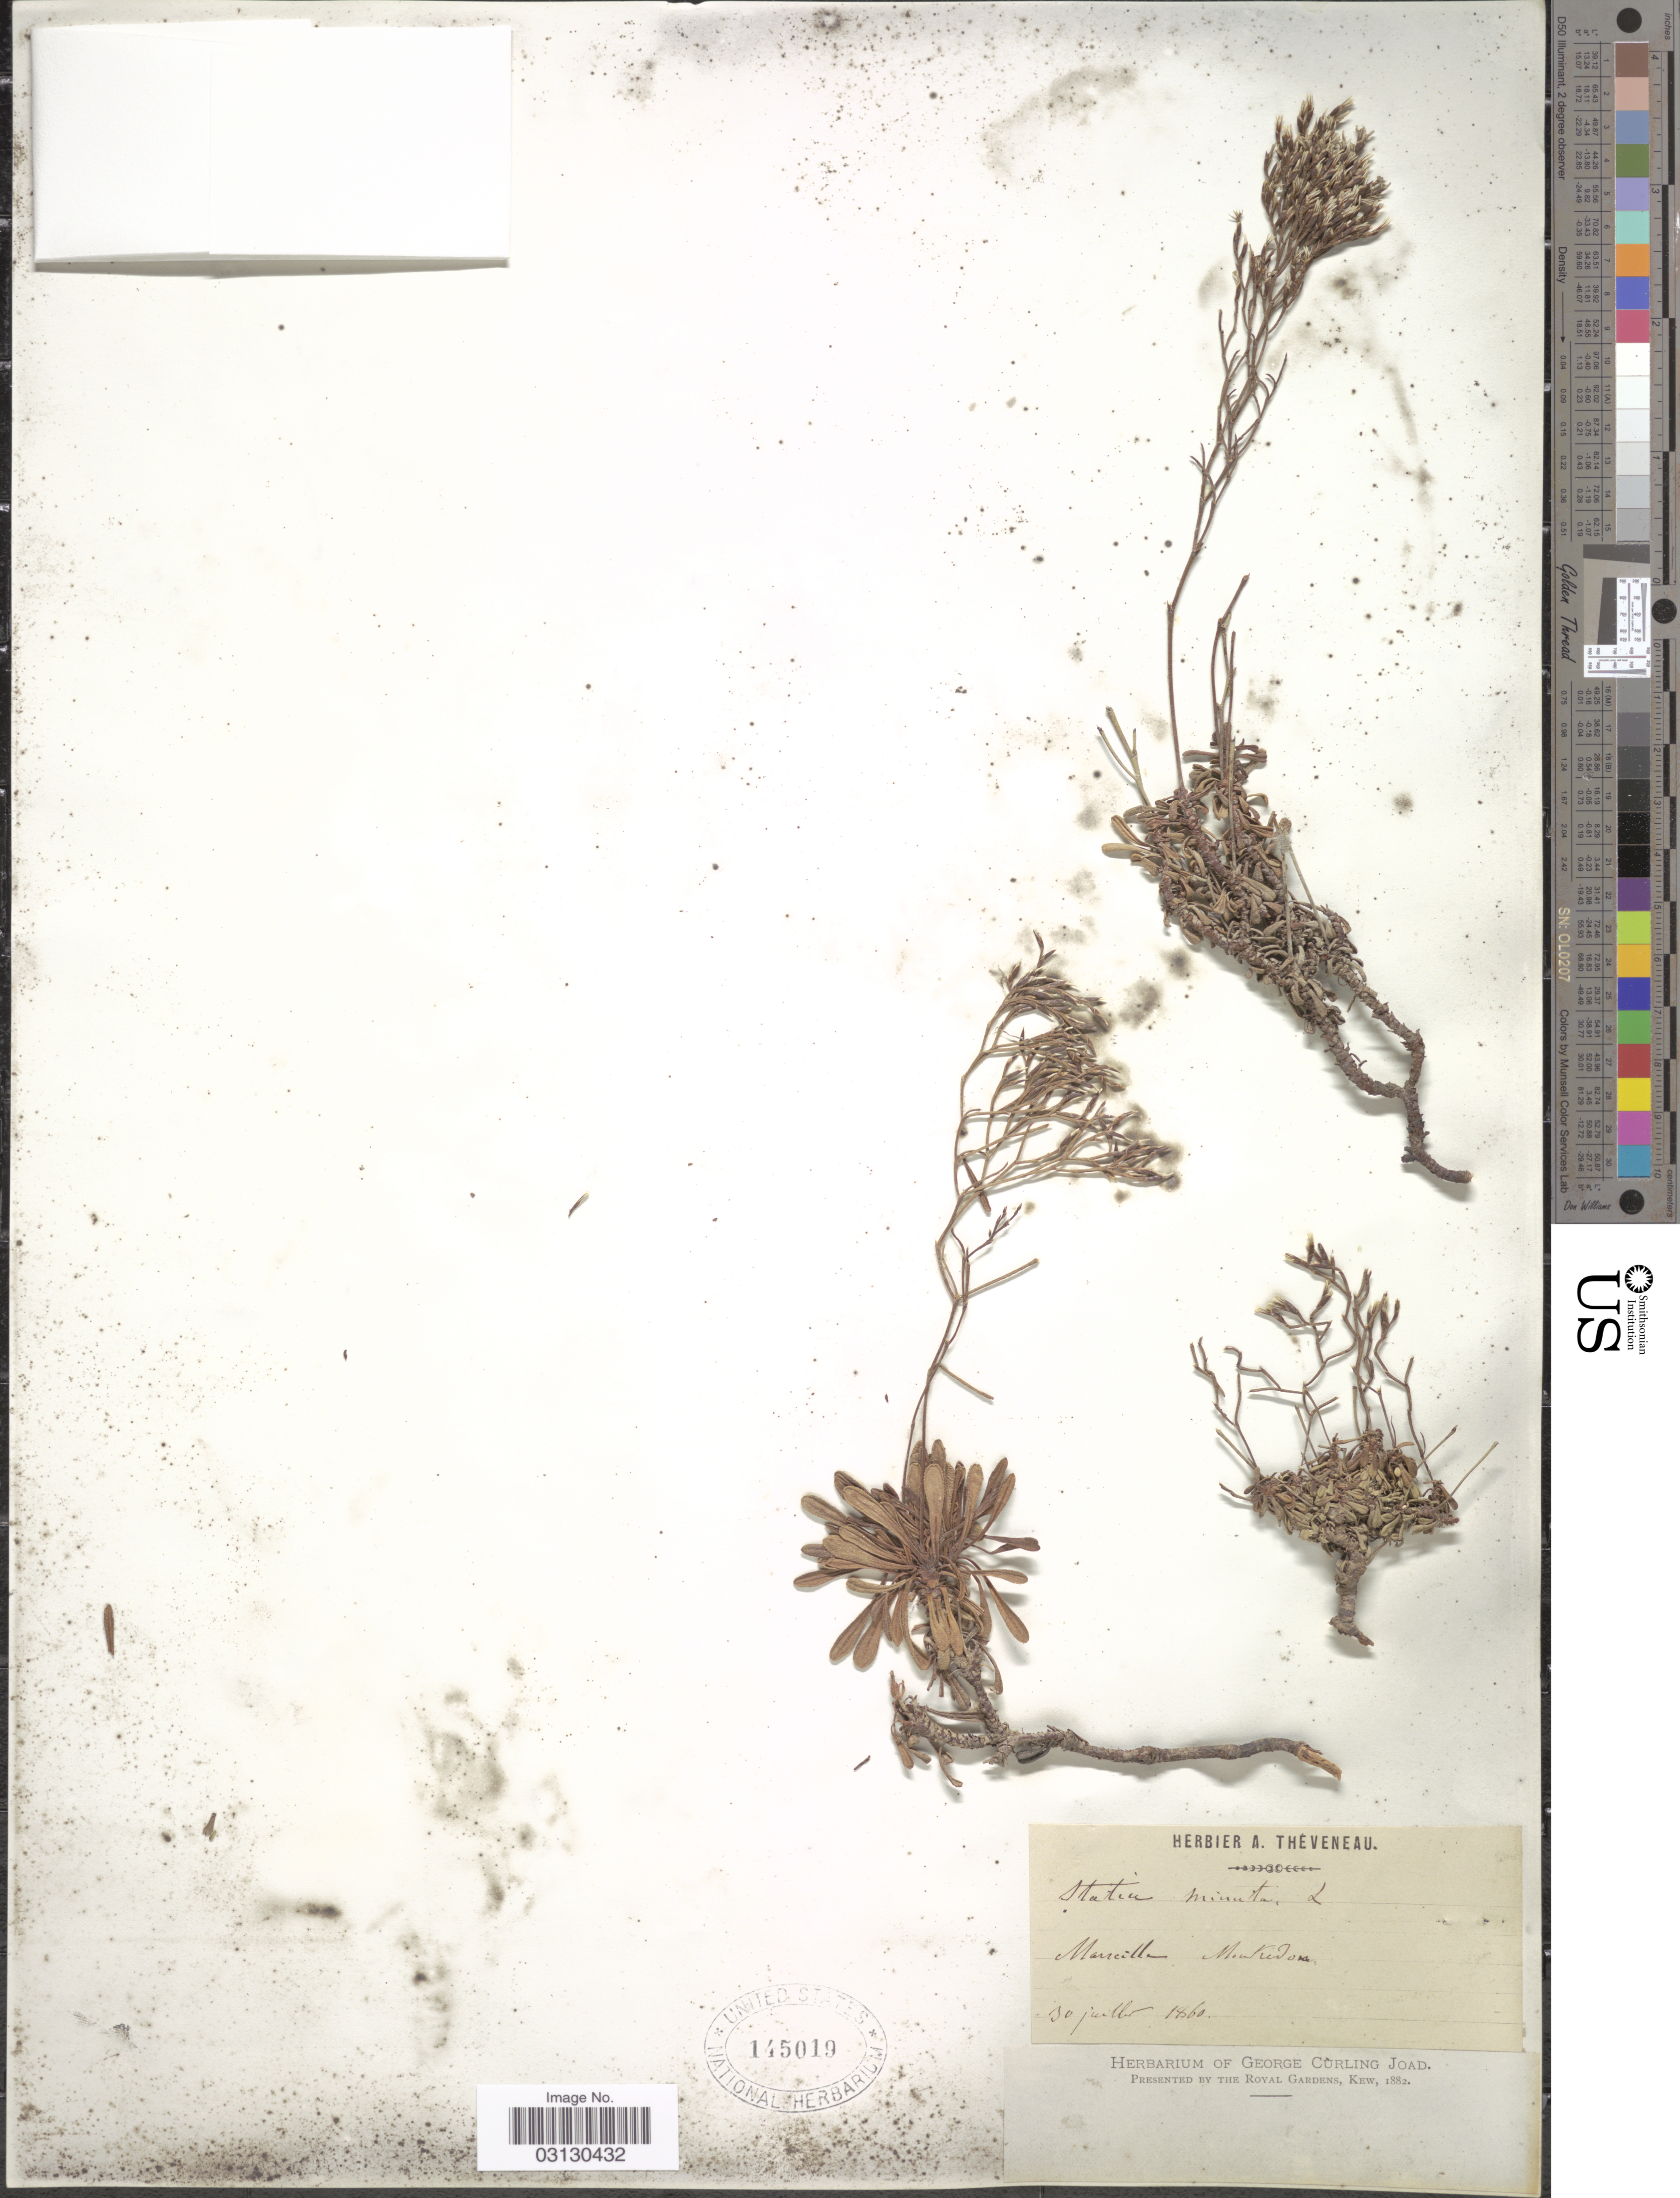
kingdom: Plantae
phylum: Tracheophyta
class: Magnoliopsida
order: Caryophyllales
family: Plumbaginaceae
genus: Limonium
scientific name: Limonium pseudominutum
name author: Erben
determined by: Strong, Mark T., (BOT), Smithsonian Institution - National Museum of Natural History (UNITED STATES)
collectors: ex herb. A. Theveneau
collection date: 1860-07-30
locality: Marcélle Menkedon. [interpreted]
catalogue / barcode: US 145019